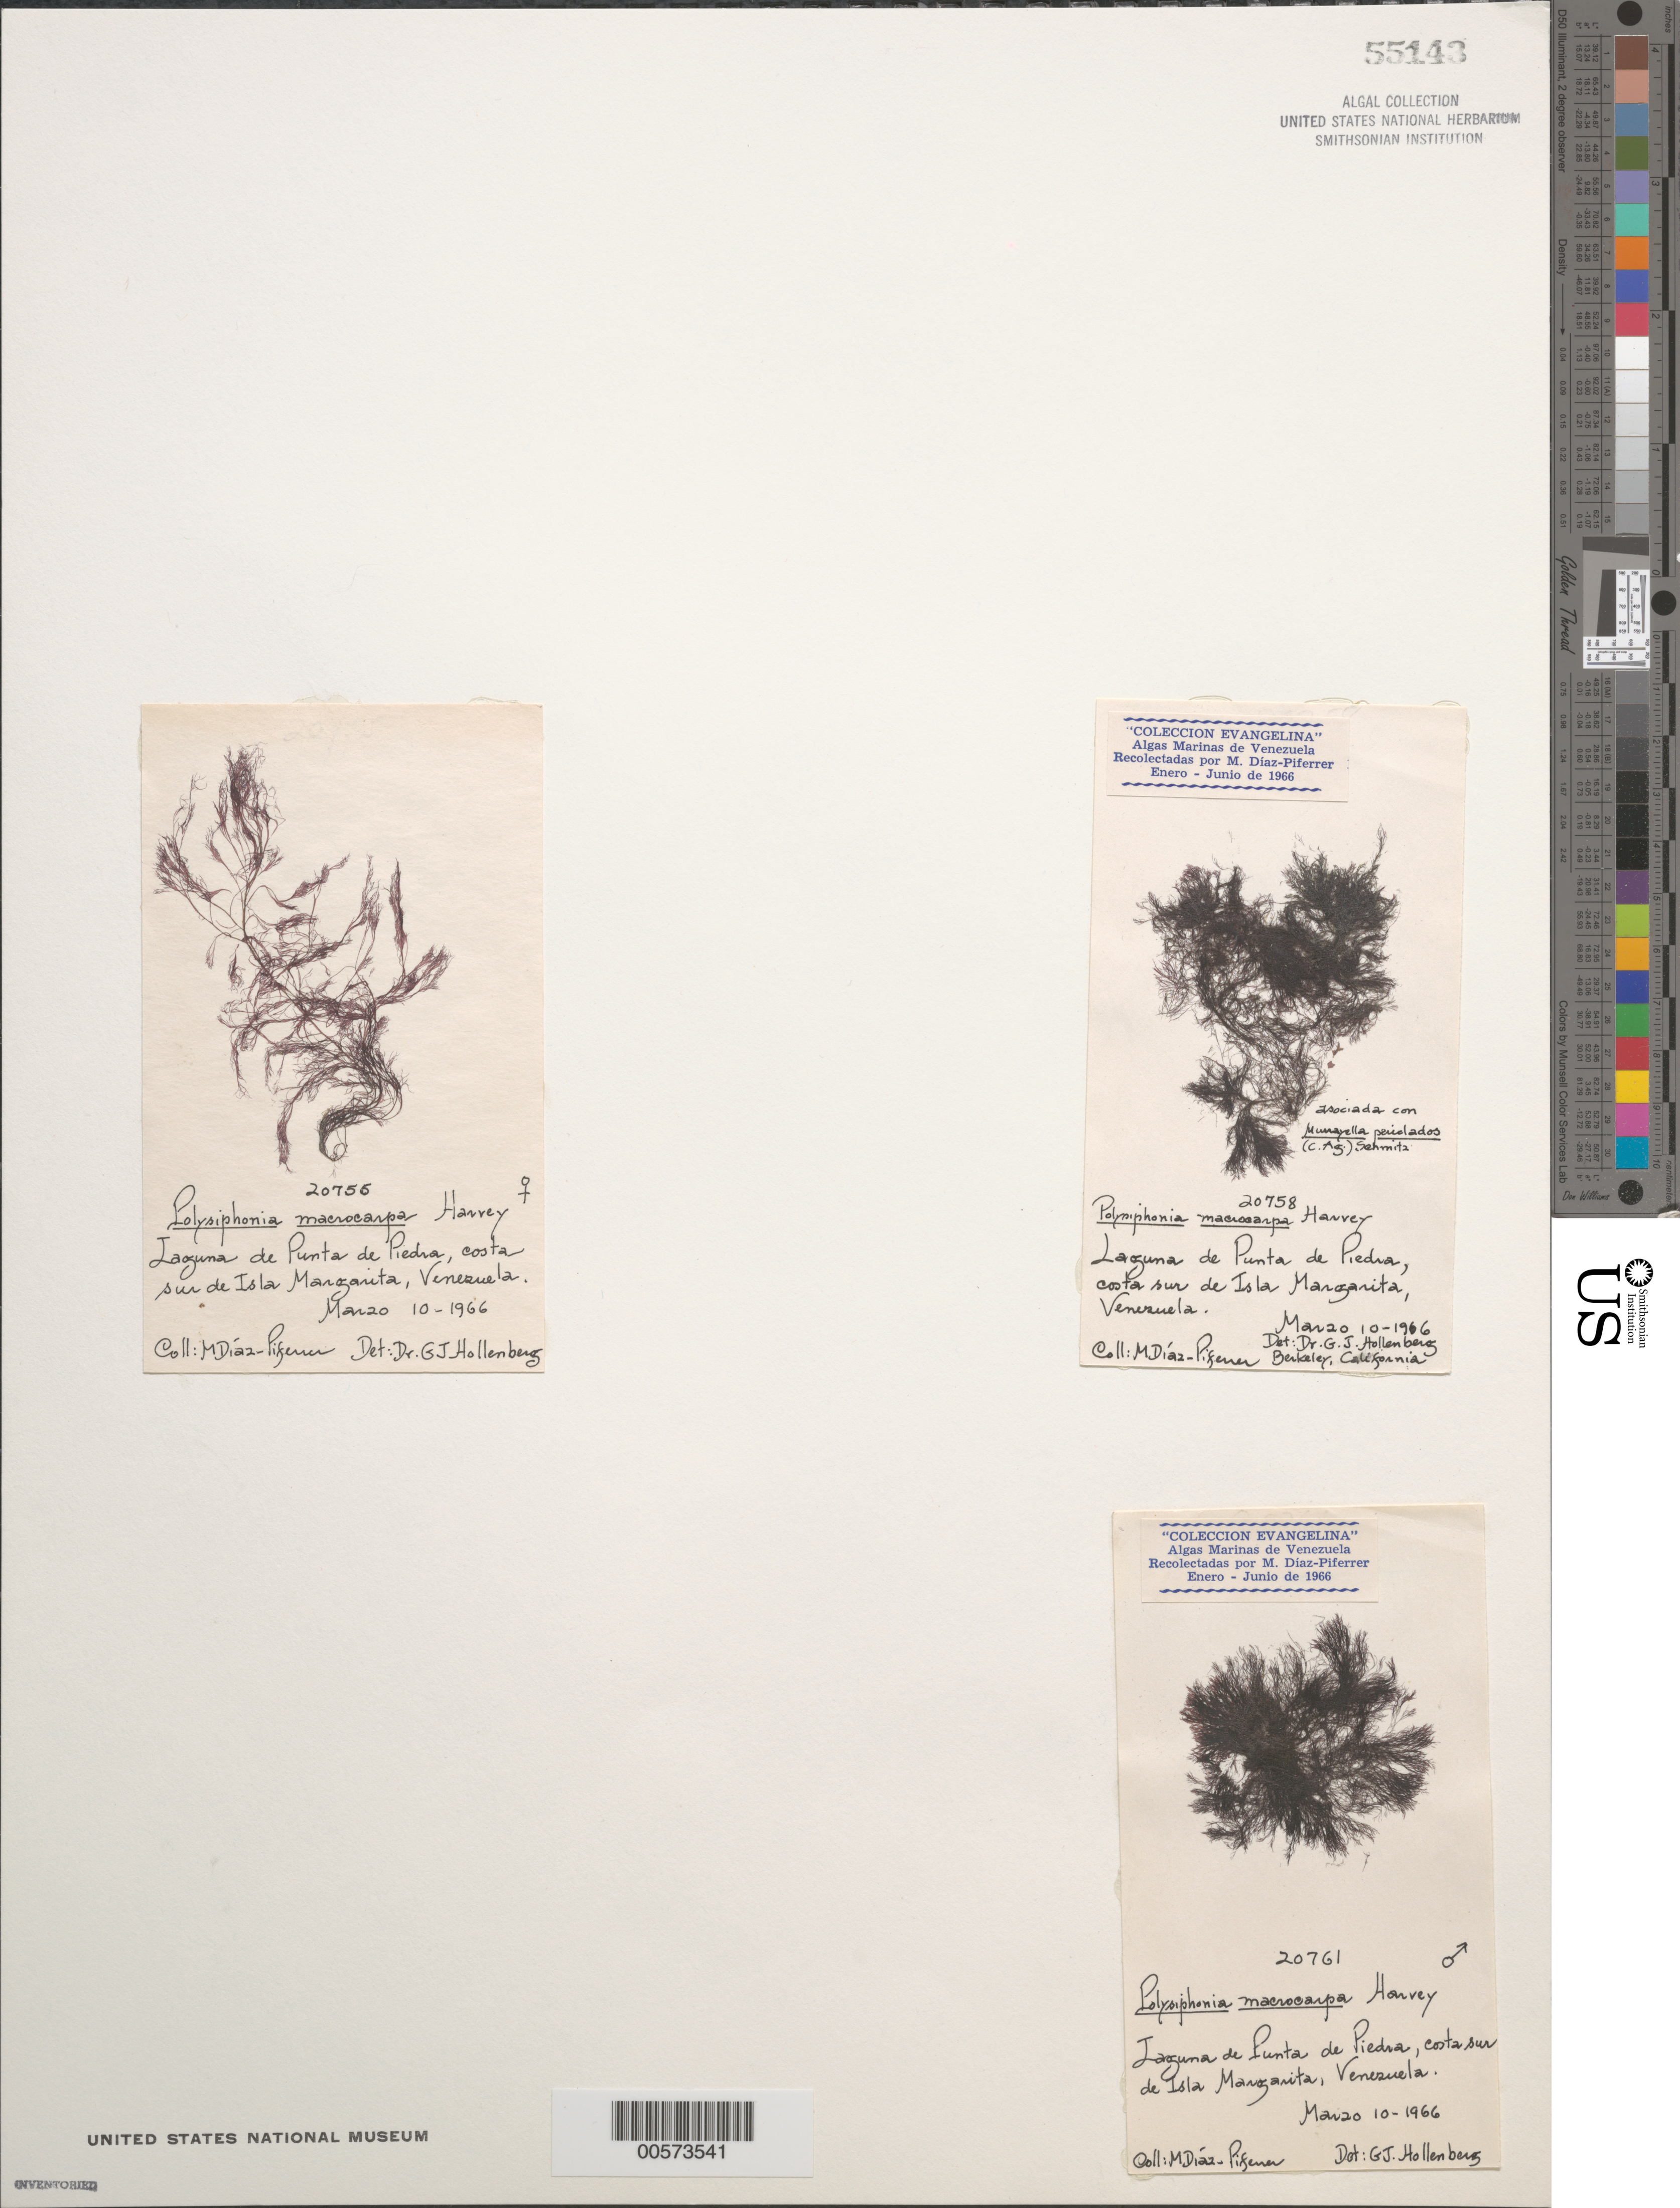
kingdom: Plantae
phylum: Rhodophyta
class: Florideophyceae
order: Ceramiales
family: Rhodomelaceae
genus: Polysiphonia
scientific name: Polysiphonia macrocarpa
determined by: Hollenberg, George J.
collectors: M. Diaz-Piferrer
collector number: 20755 & 20758 & 20761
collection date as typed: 10 Mar 1966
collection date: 1966-03-10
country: Venezuela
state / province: Nueva Esparta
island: Margarita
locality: Laguna de punta de piedra, isla margarita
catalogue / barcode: US 55143